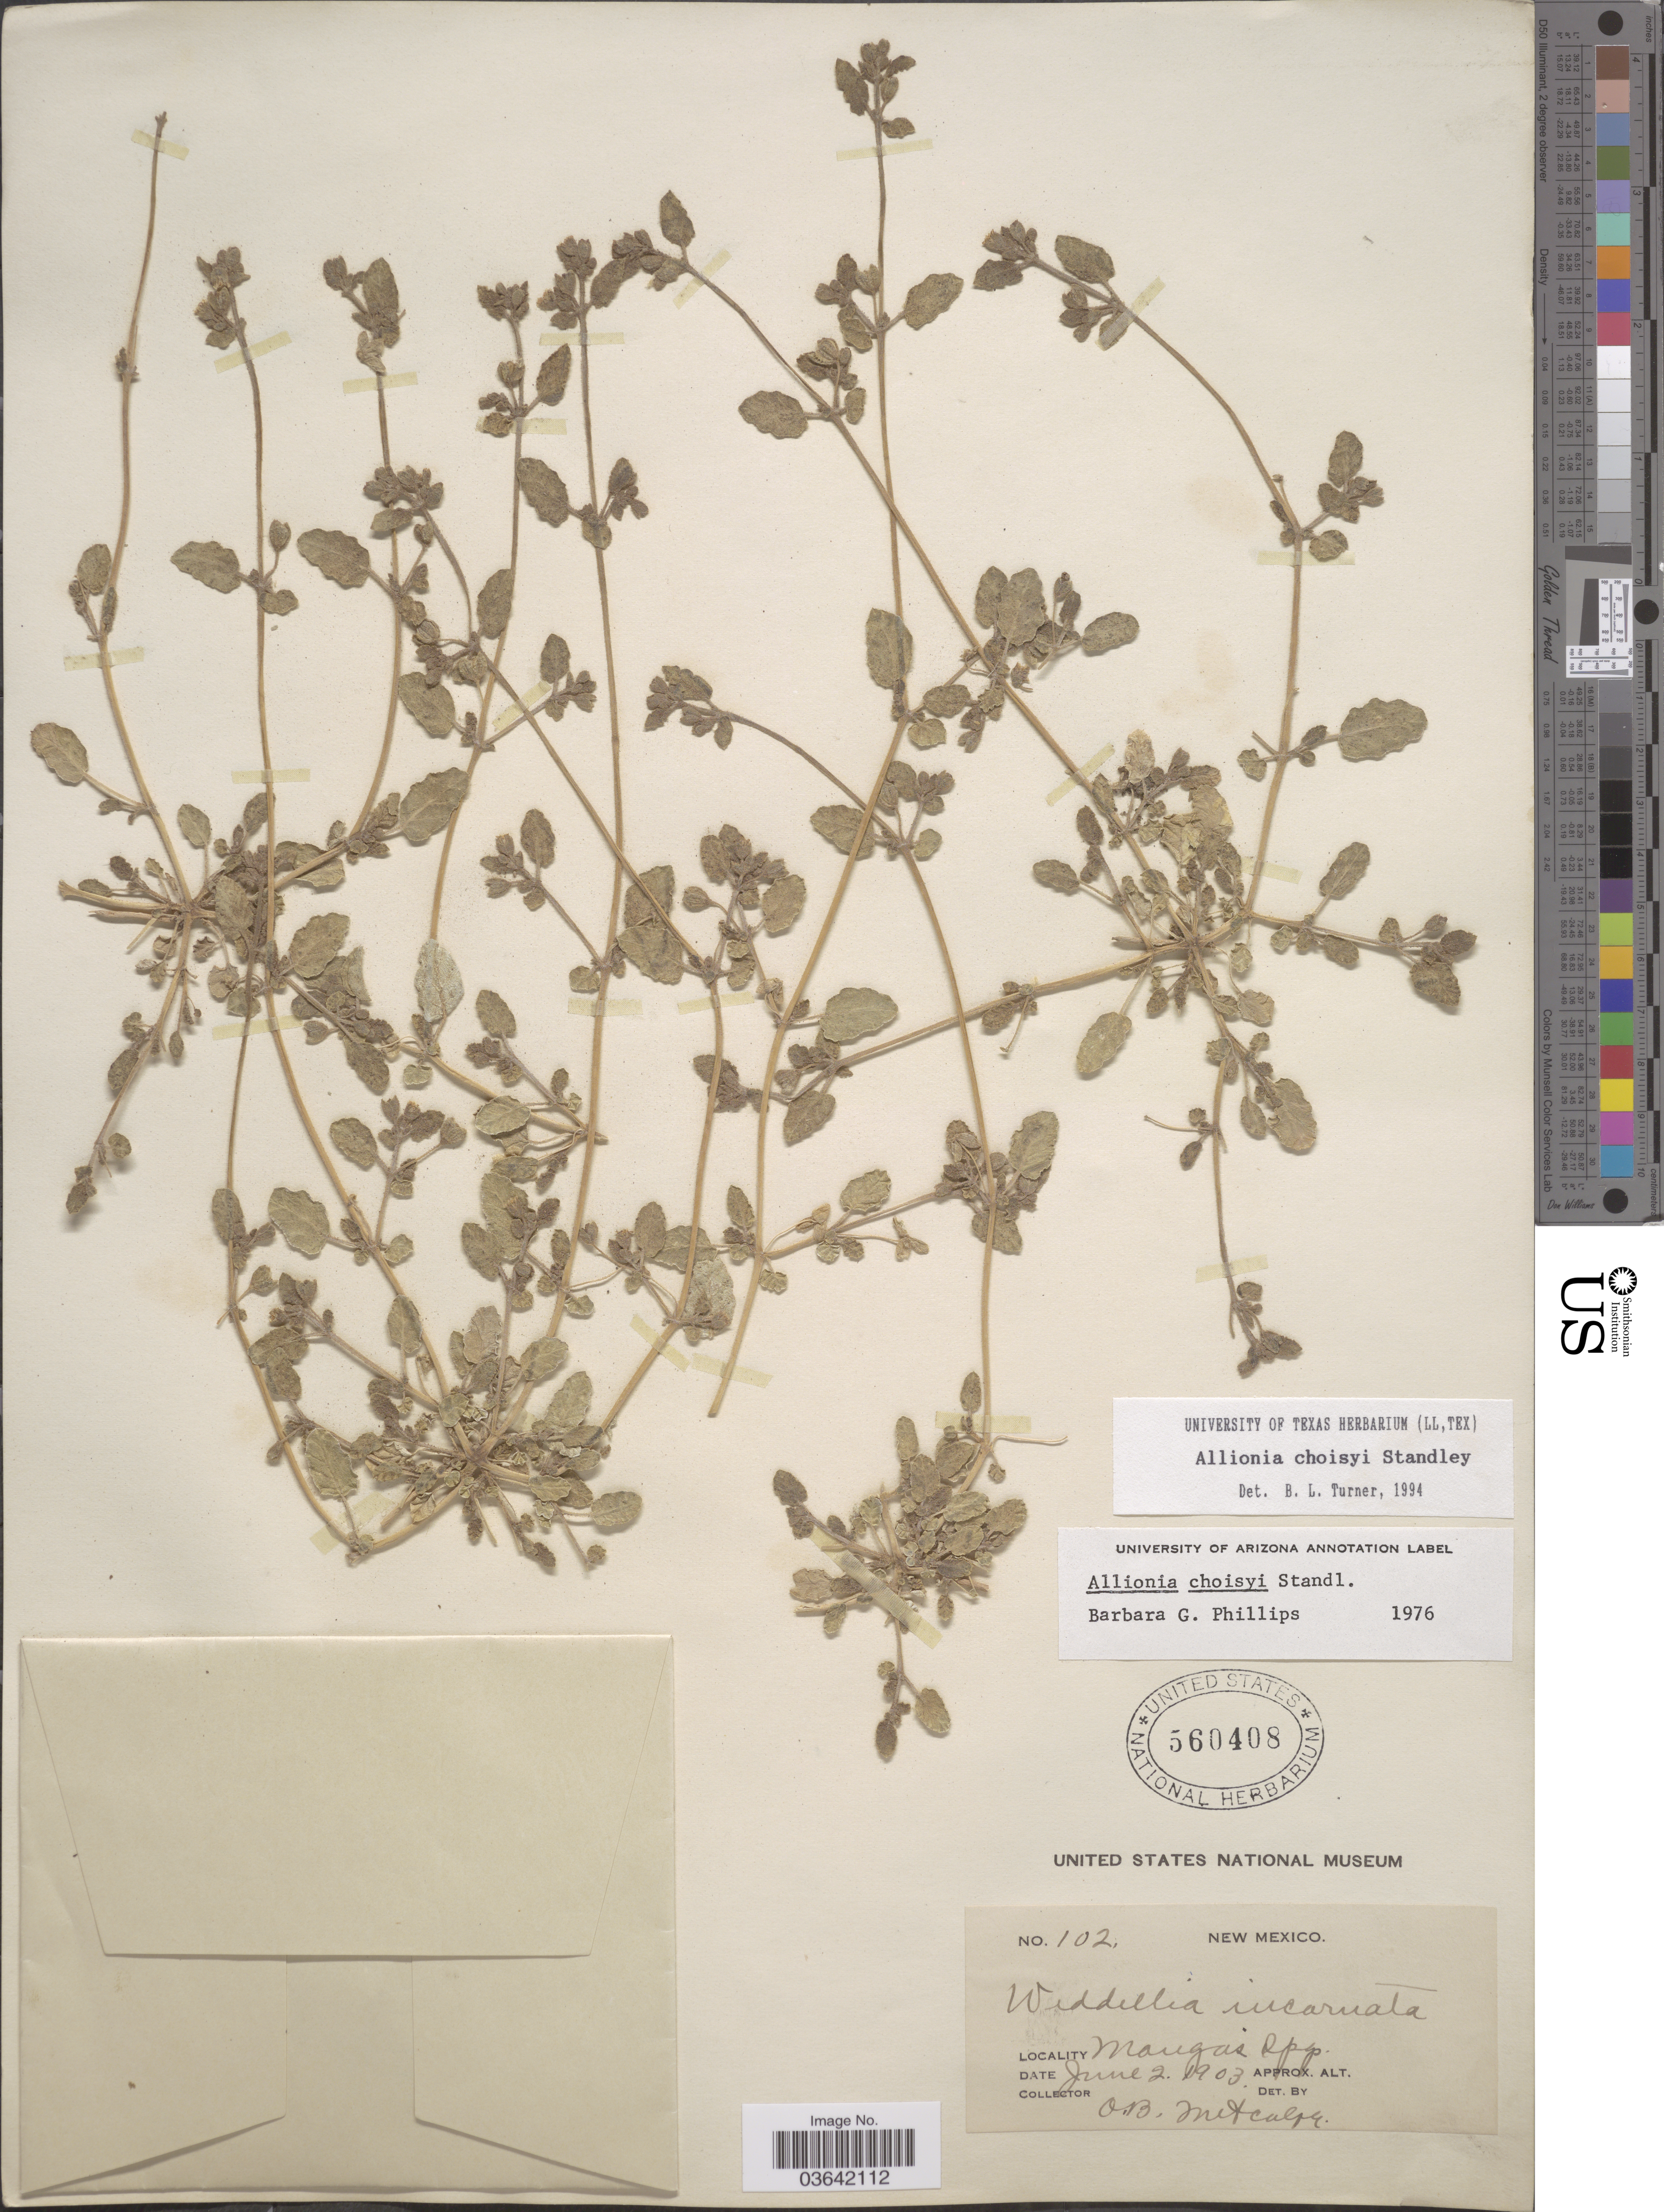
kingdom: Plantae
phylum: Tracheophyta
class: Magnoliopsida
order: Caryophyllales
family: Nyctaginaceae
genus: Allionia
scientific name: Allionia choisyi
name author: Standl.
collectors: O. B. Metcalfe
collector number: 102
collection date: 1903-06-02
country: United States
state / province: New Mexico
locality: Mangas Spgs.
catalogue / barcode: US 560408